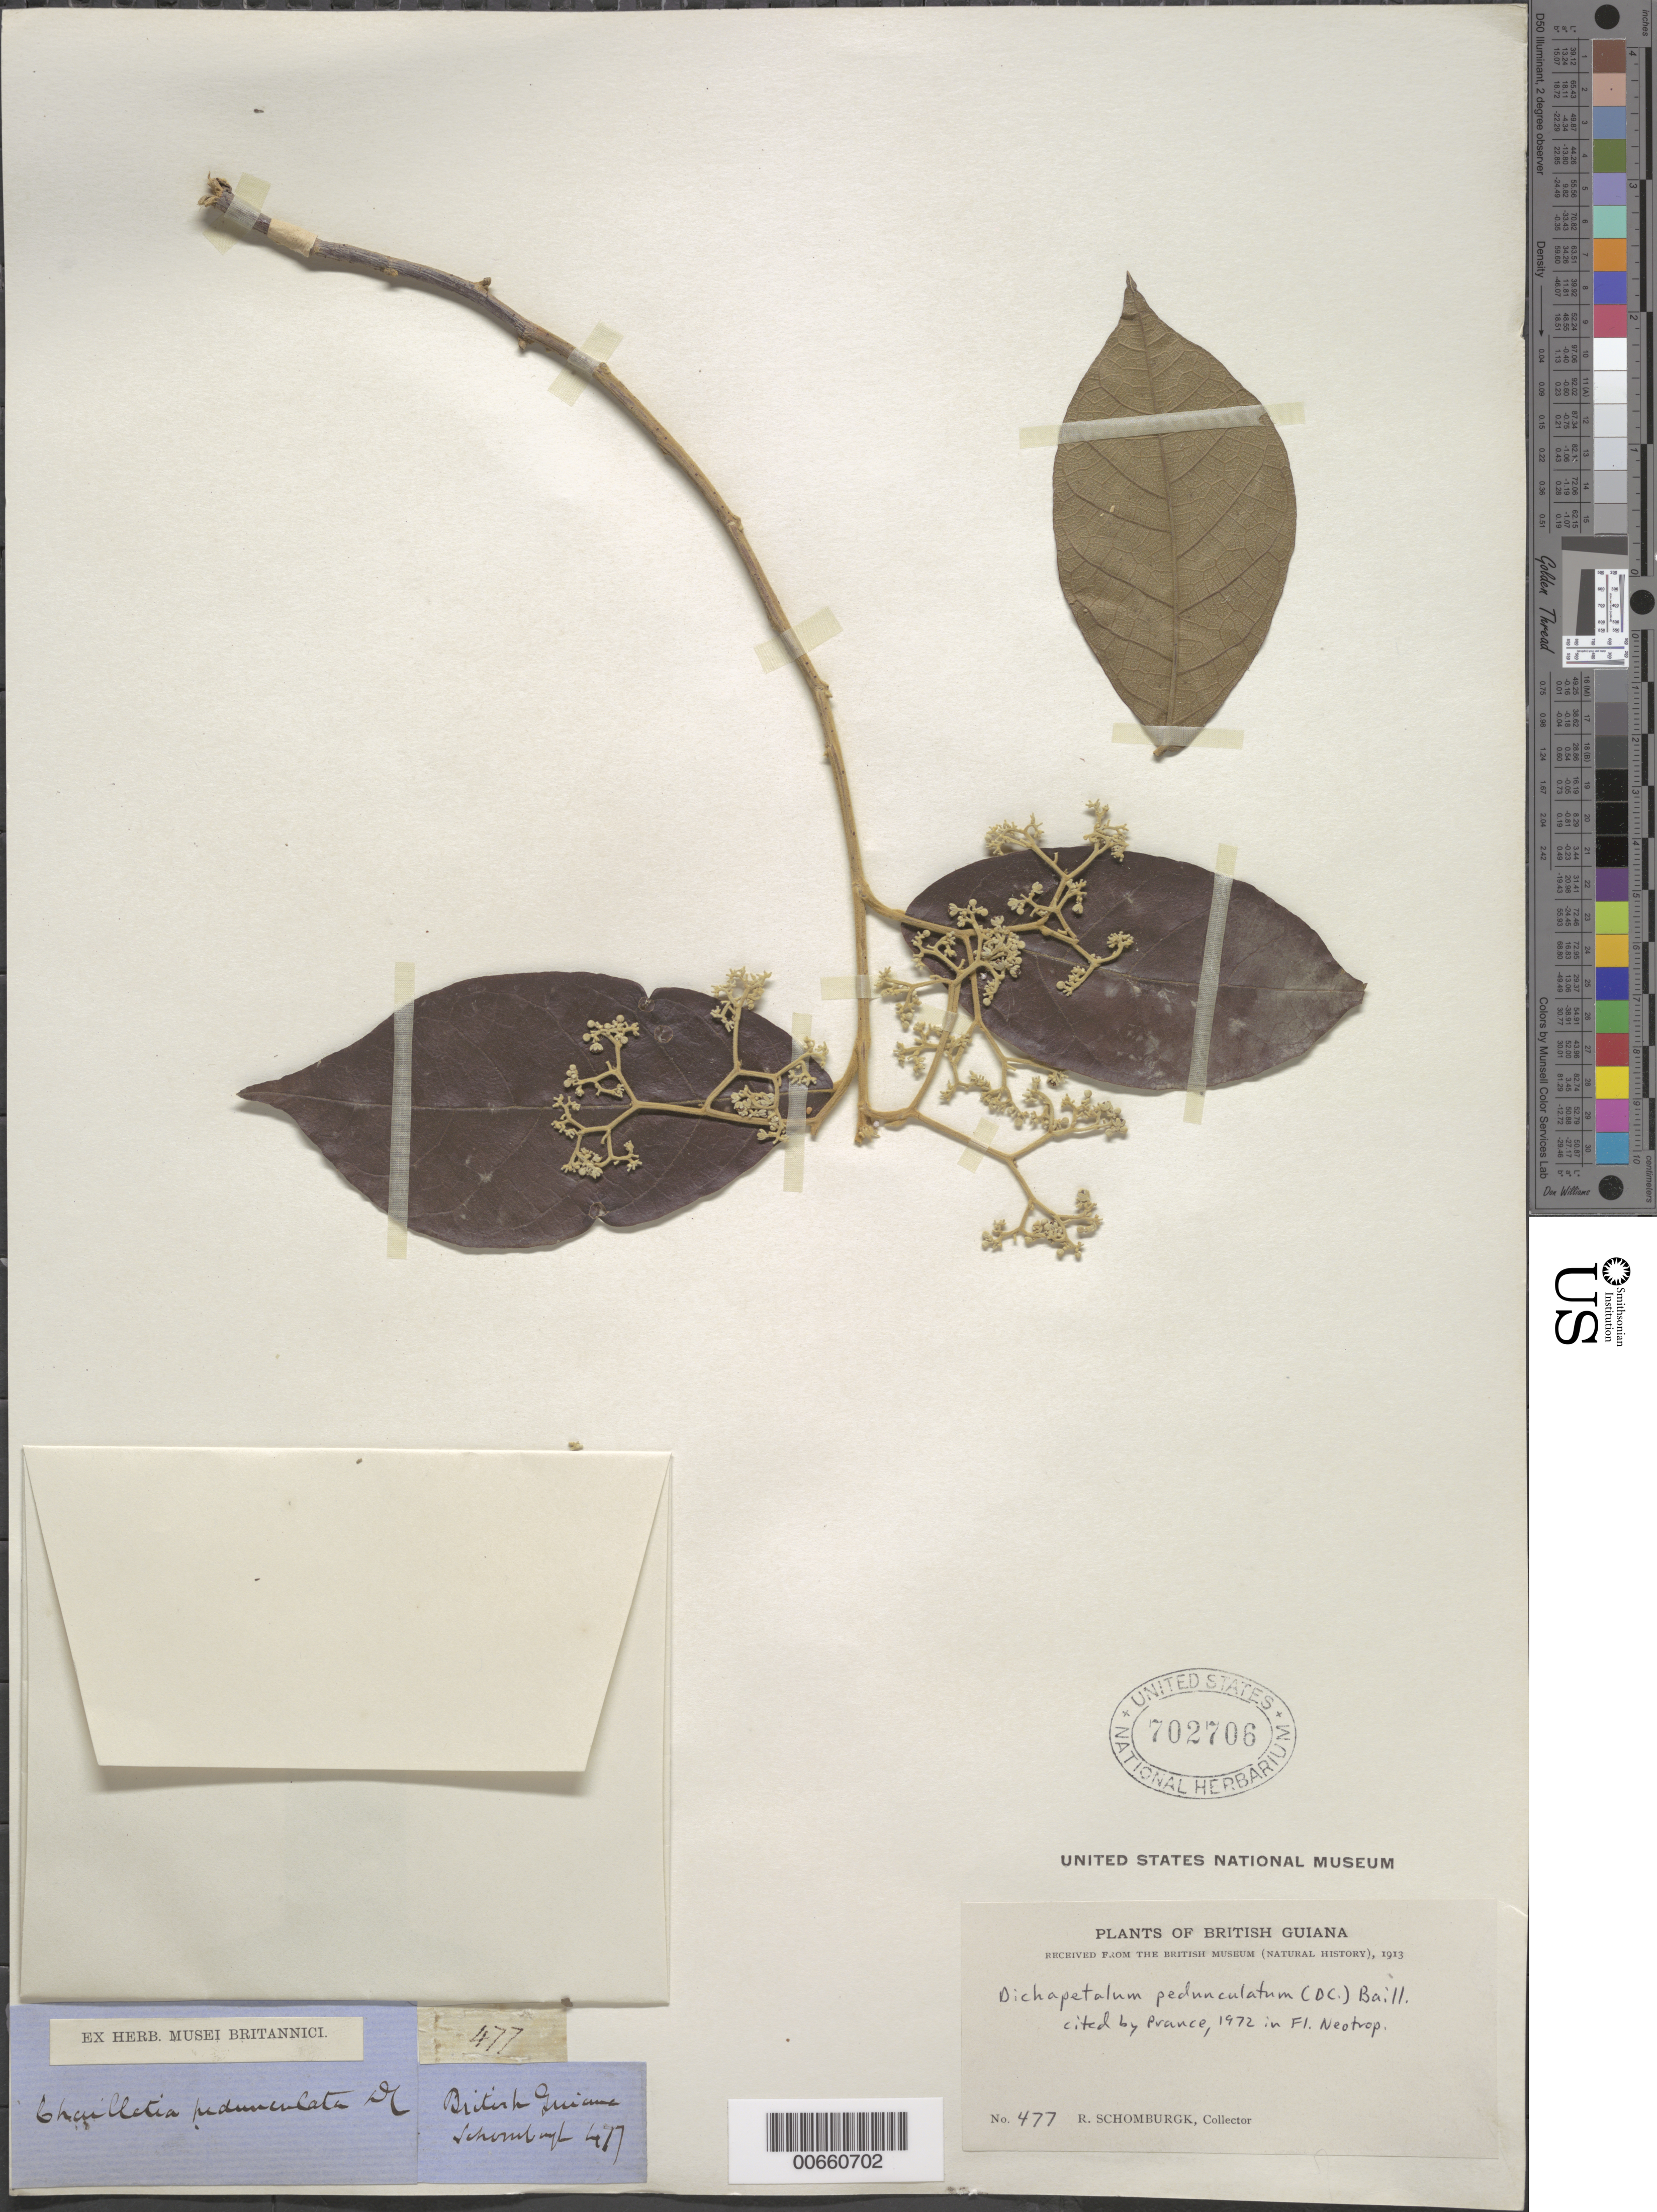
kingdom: Plantae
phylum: Tracheophyta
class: Magnoliopsida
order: Malpighiales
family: Dichapetalaceae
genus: Dichapetalum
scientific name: Dichapetalum pedunculatum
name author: (DC.) Baill.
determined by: Prance, G. T.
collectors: R. H. Schomburgk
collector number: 477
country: Guyana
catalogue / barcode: US 702706